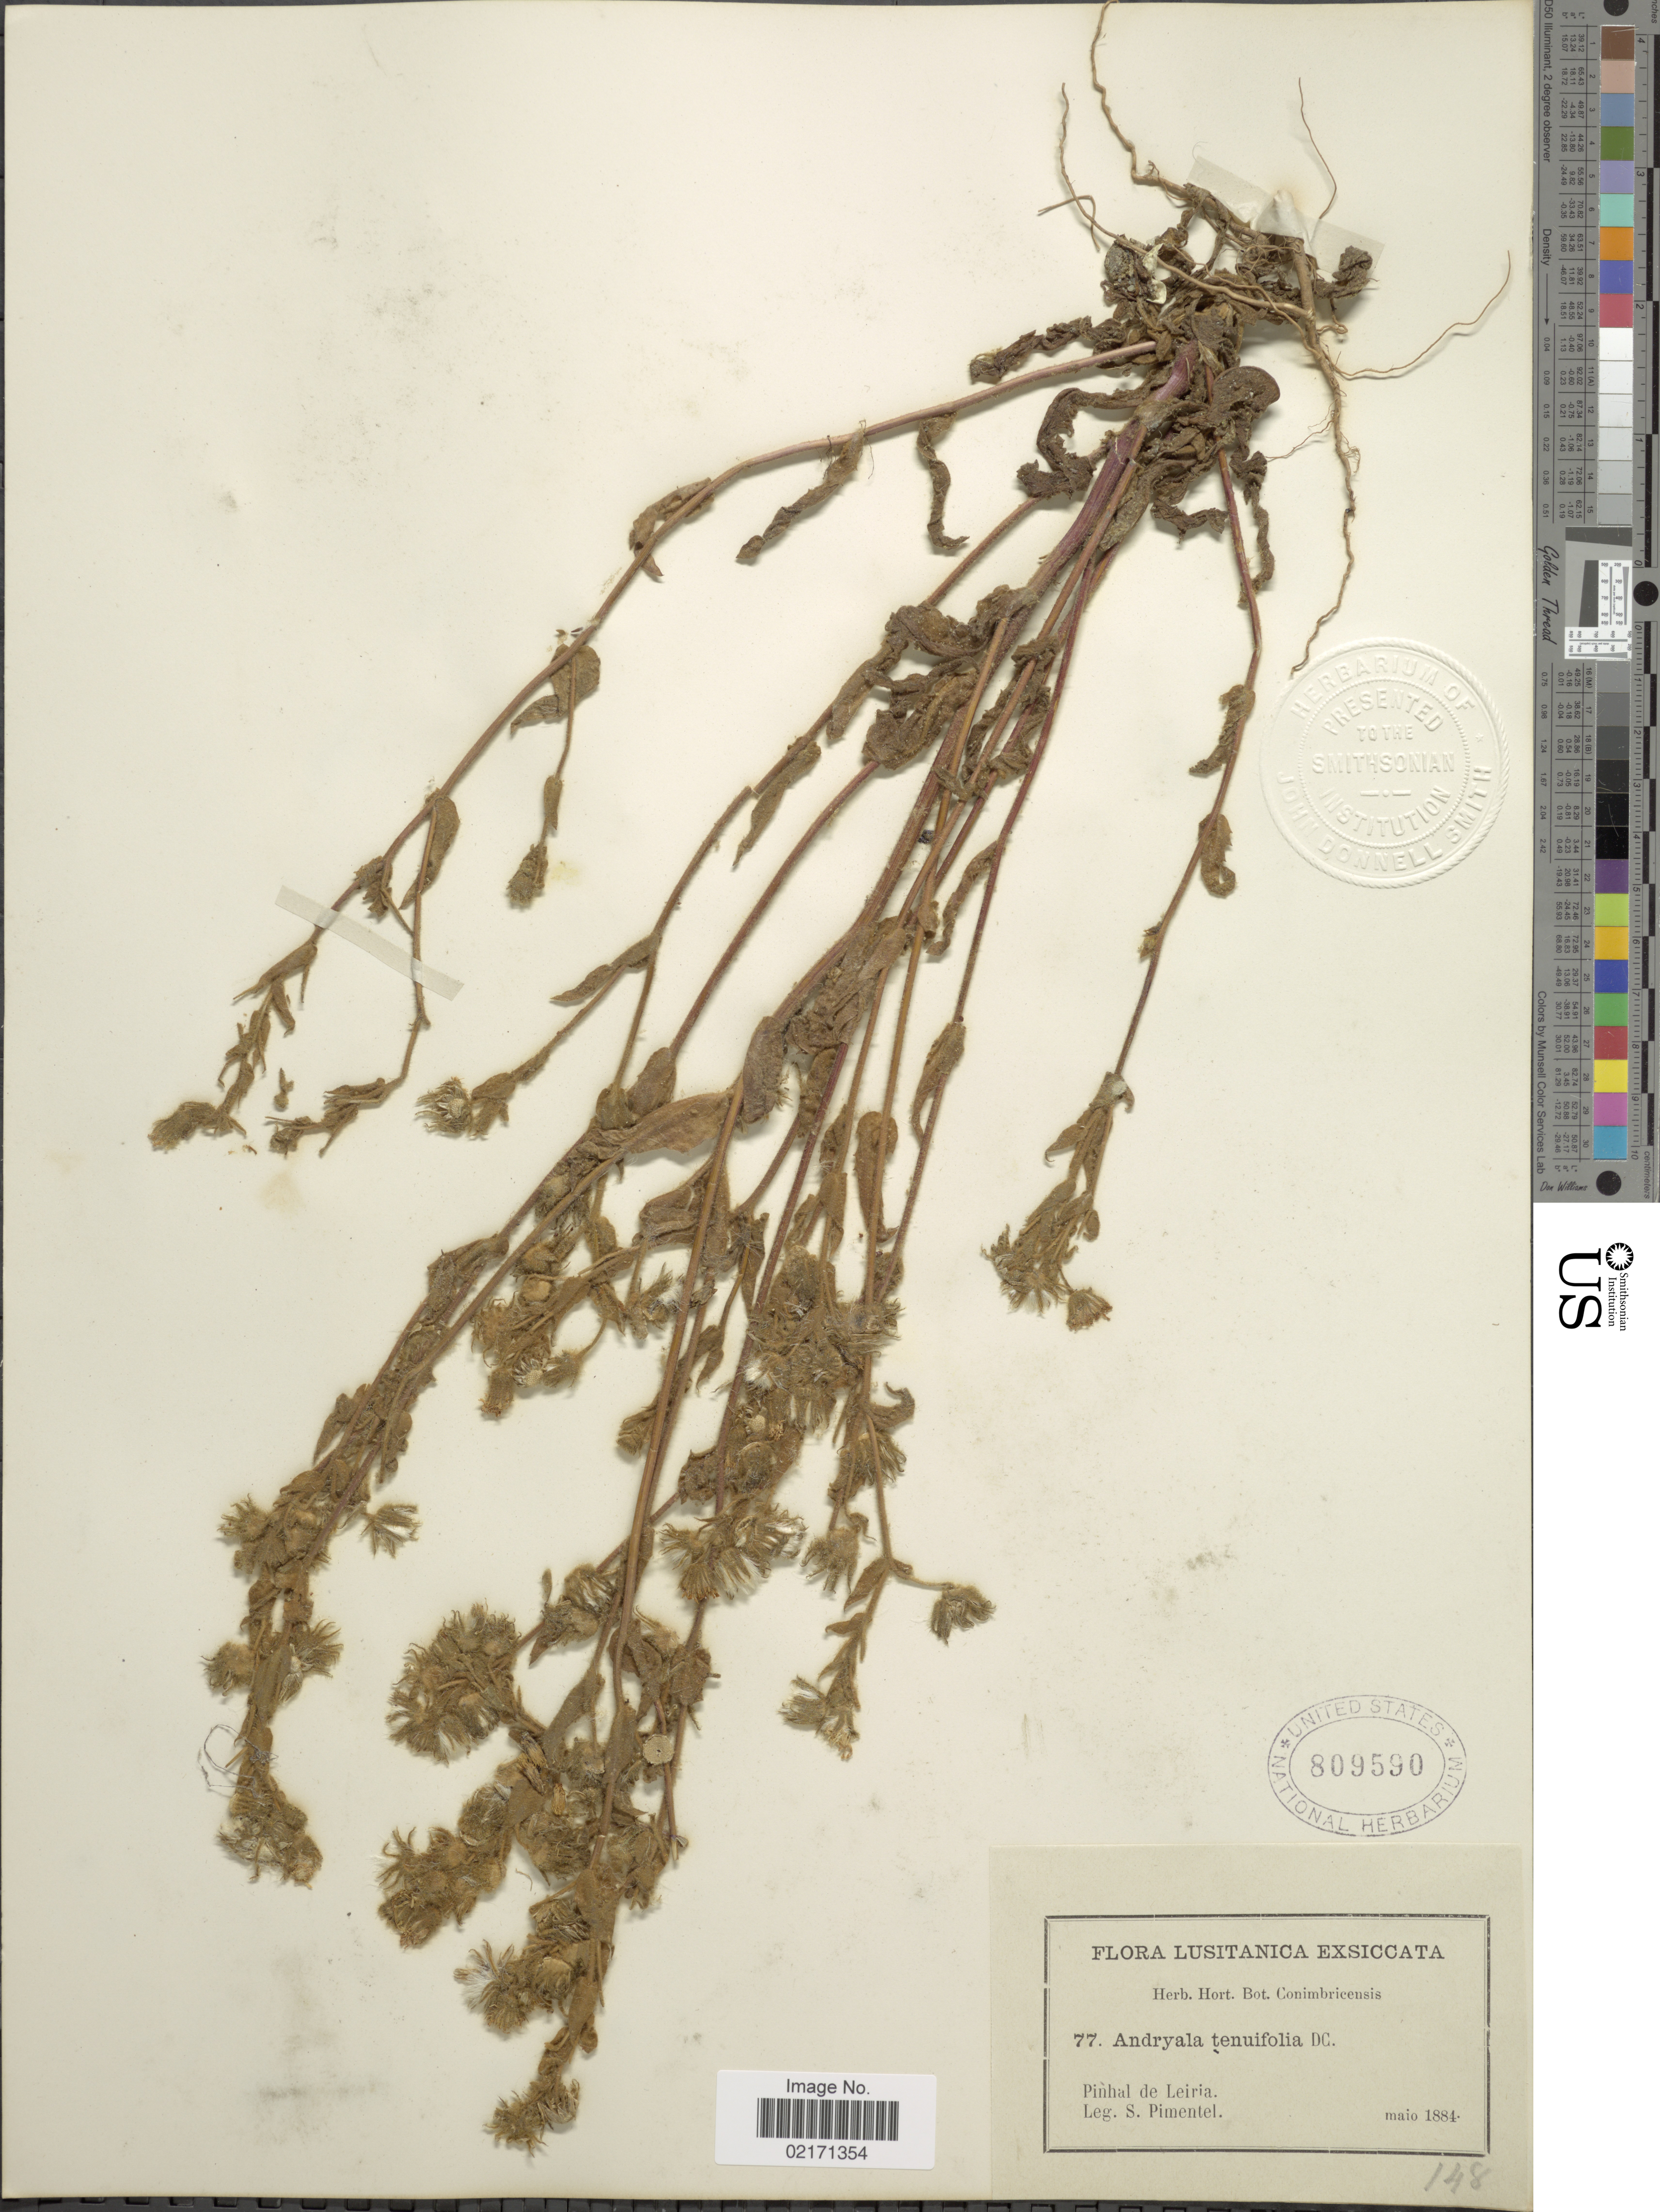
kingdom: Plantae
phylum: Tracheophyta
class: Magnoliopsida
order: Asterales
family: Asteraceae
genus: Andryala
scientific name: Andryala tenuifolia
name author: (Tineo) DC.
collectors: S. Pimentel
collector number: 77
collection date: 1884-05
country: Portugal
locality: Pinhal de Leiria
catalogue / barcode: US 809590